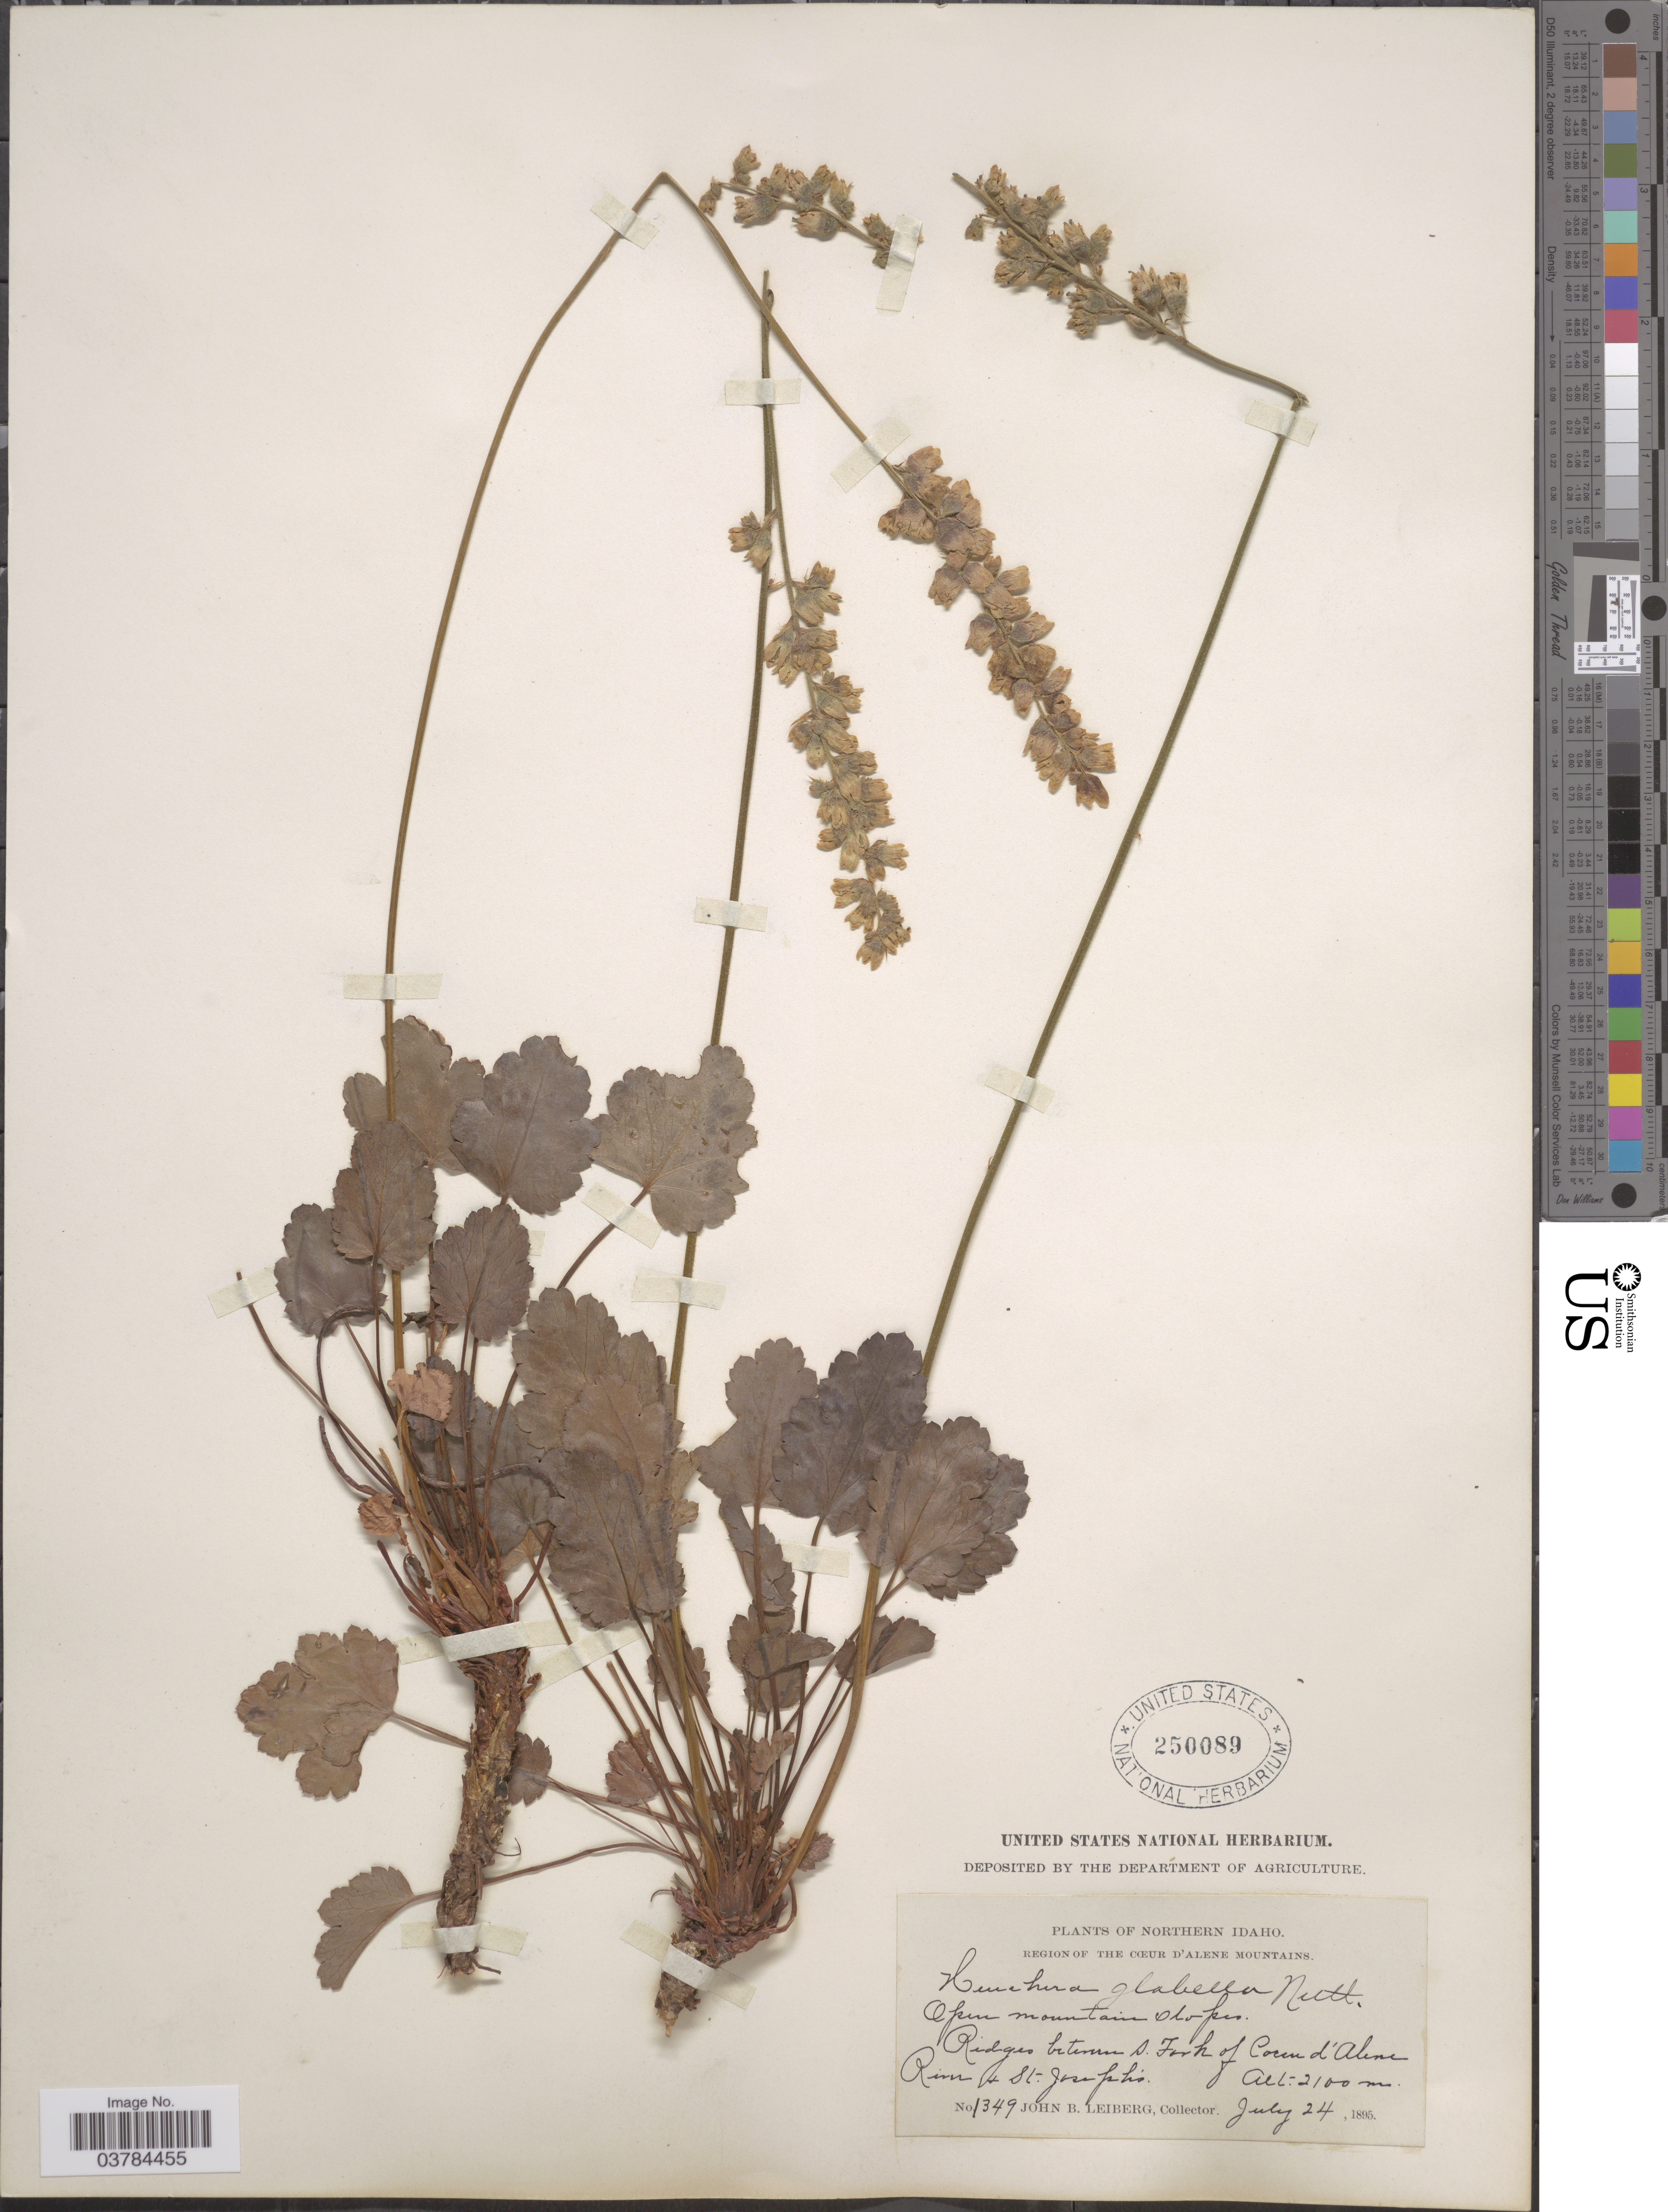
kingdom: Plantae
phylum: Tracheophyta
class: Magnoliopsida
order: Saxifragales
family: Saxifragaceae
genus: Heuchera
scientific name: Heuchera glabella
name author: Torr. & A. Gray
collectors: J. B. Leiberg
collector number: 1349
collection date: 1895-07-24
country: United States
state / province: Idaho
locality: Northern Idaho. Region of the Cœur d'Alene Mountains. Ridges between S. Fork of Coeur d'Alene River & St. Joseph's.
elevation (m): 2100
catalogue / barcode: US 250089